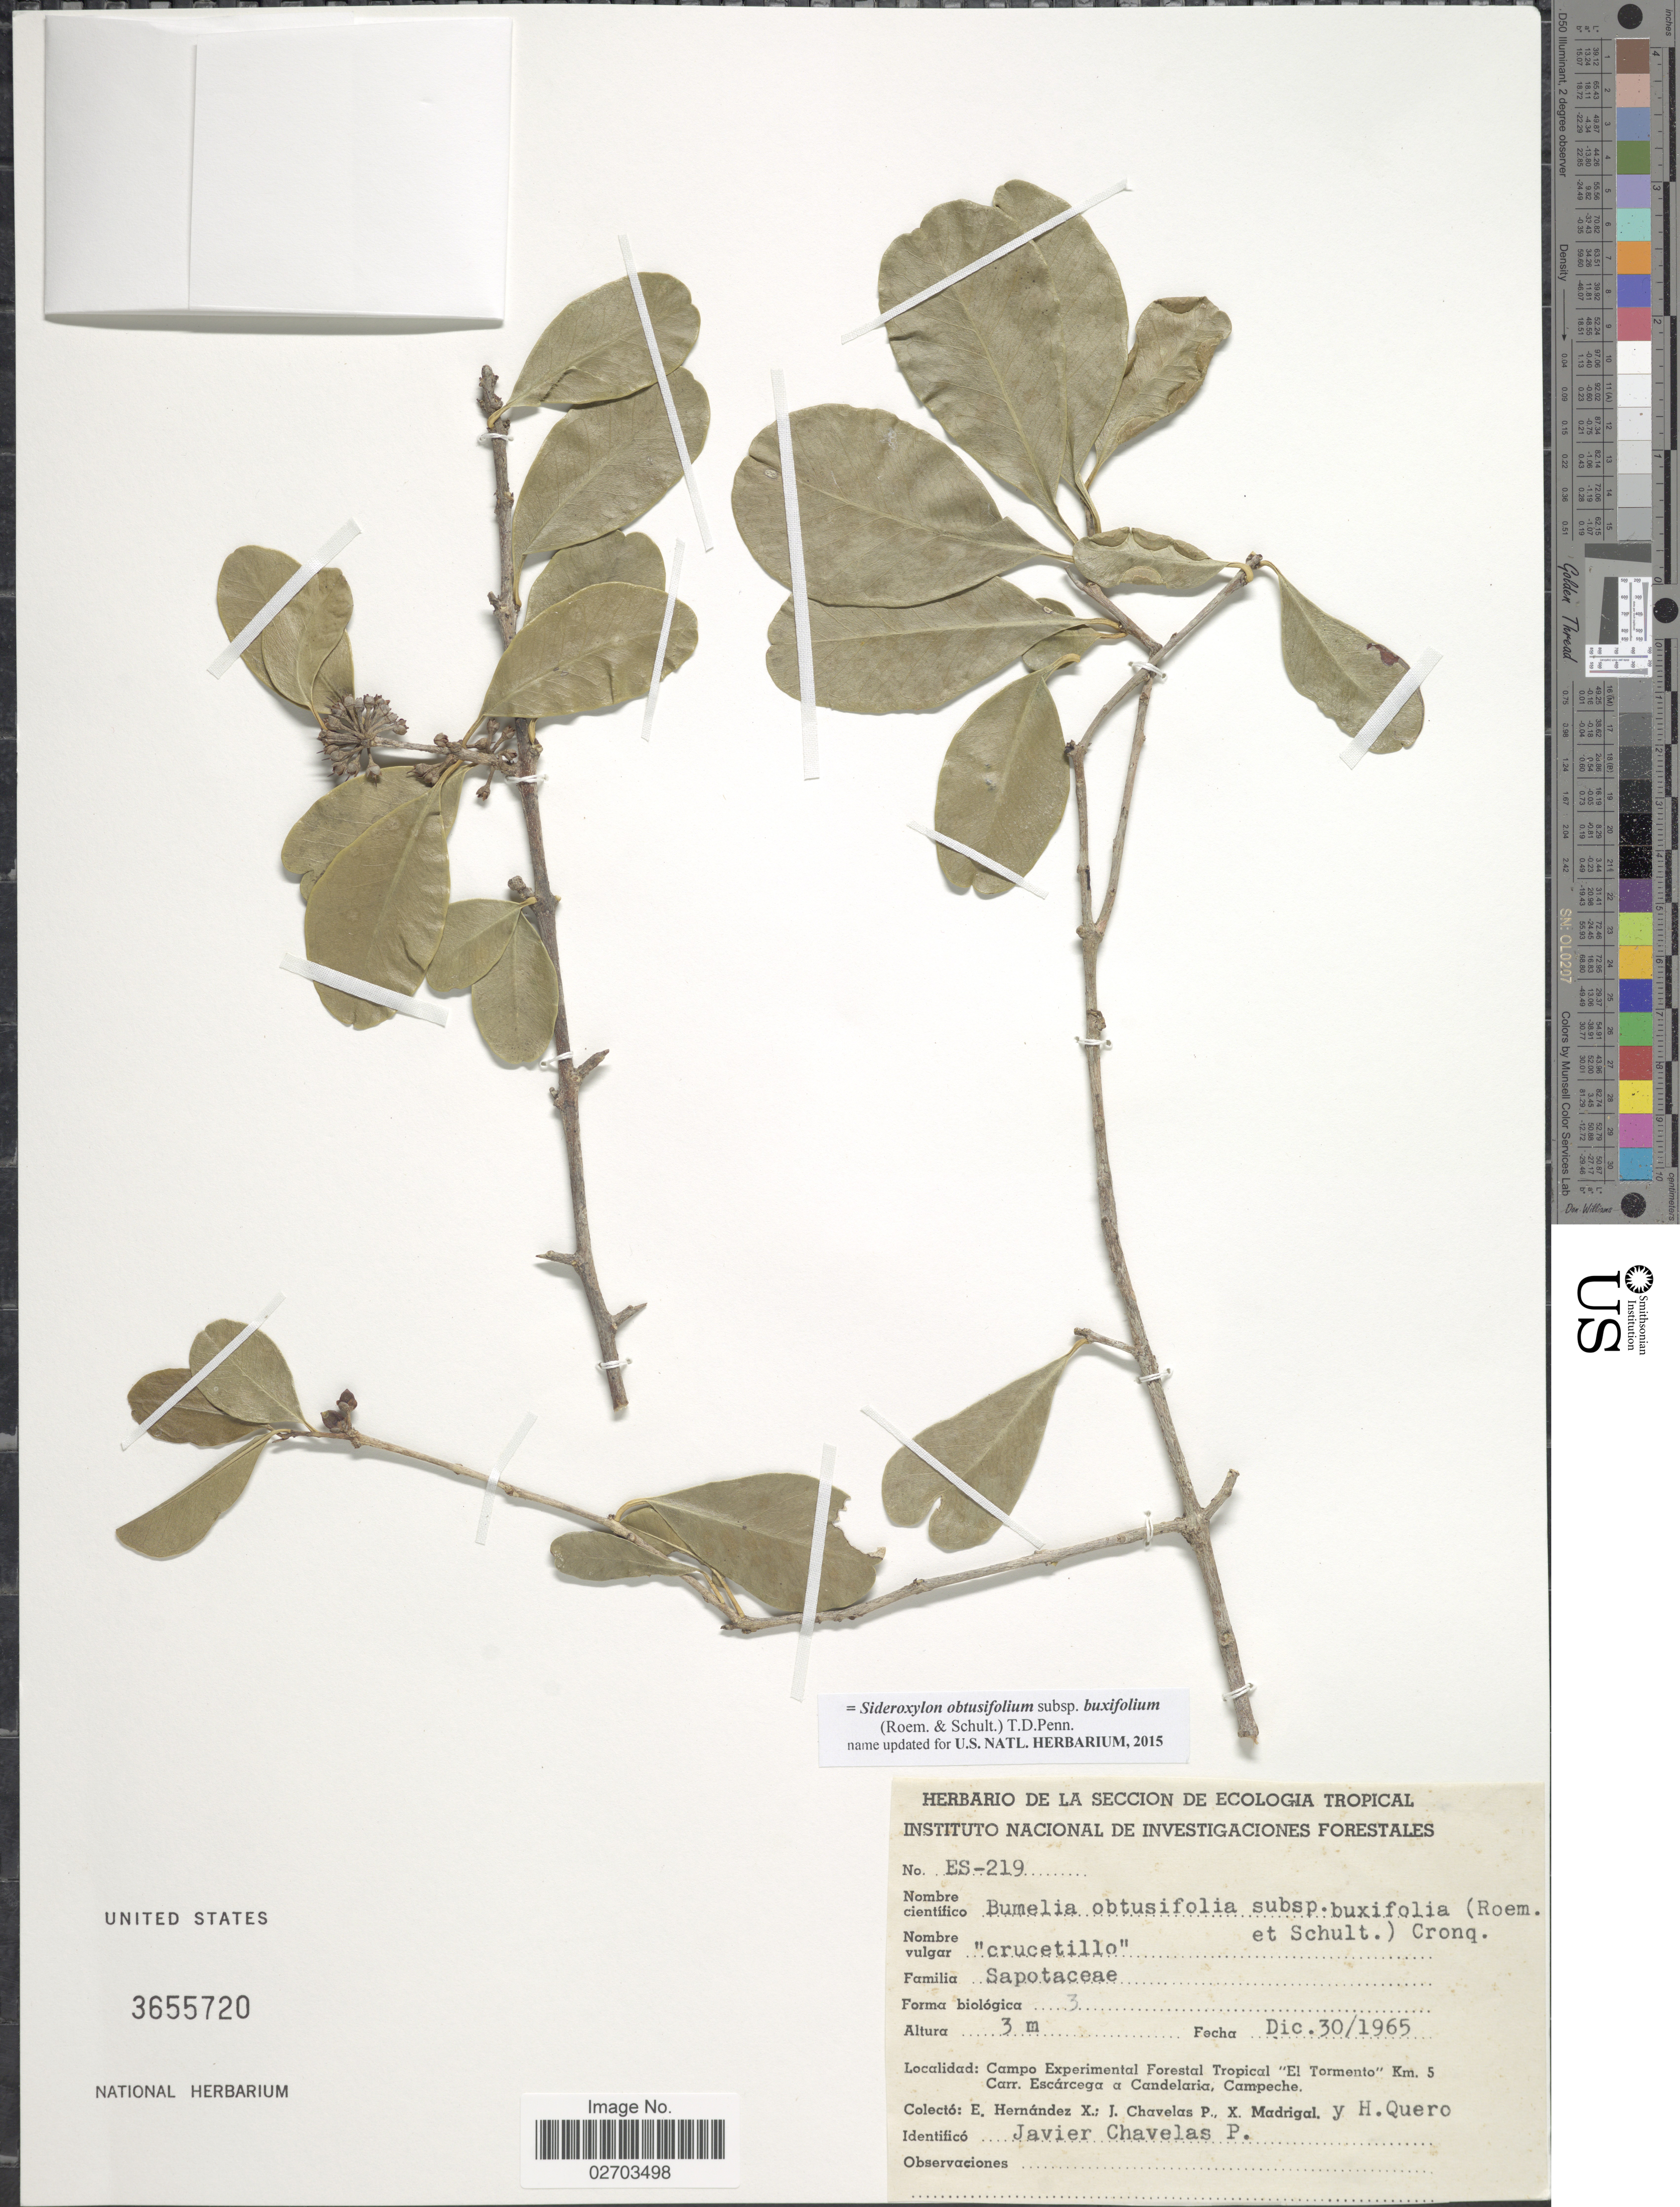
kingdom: Plantae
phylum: Tracheophyta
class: Magnoliopsida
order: Ericales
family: Sapotaceae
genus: Sideroxylon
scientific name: Sideroxylon obtusifolium subsp. buxifolium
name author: (Roem. & Schult.) T.D. Penn.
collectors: E. Hernández, J. Chavelas P., X. Madrigal & H. Quero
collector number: ES219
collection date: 1965-12-30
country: Mexico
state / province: Campeche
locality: Campo Experimental Forestal Tropical "El Tormento" km. 5 Carr. Escarcega a Candelaria, Campeche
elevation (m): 3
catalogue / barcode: US 3655720